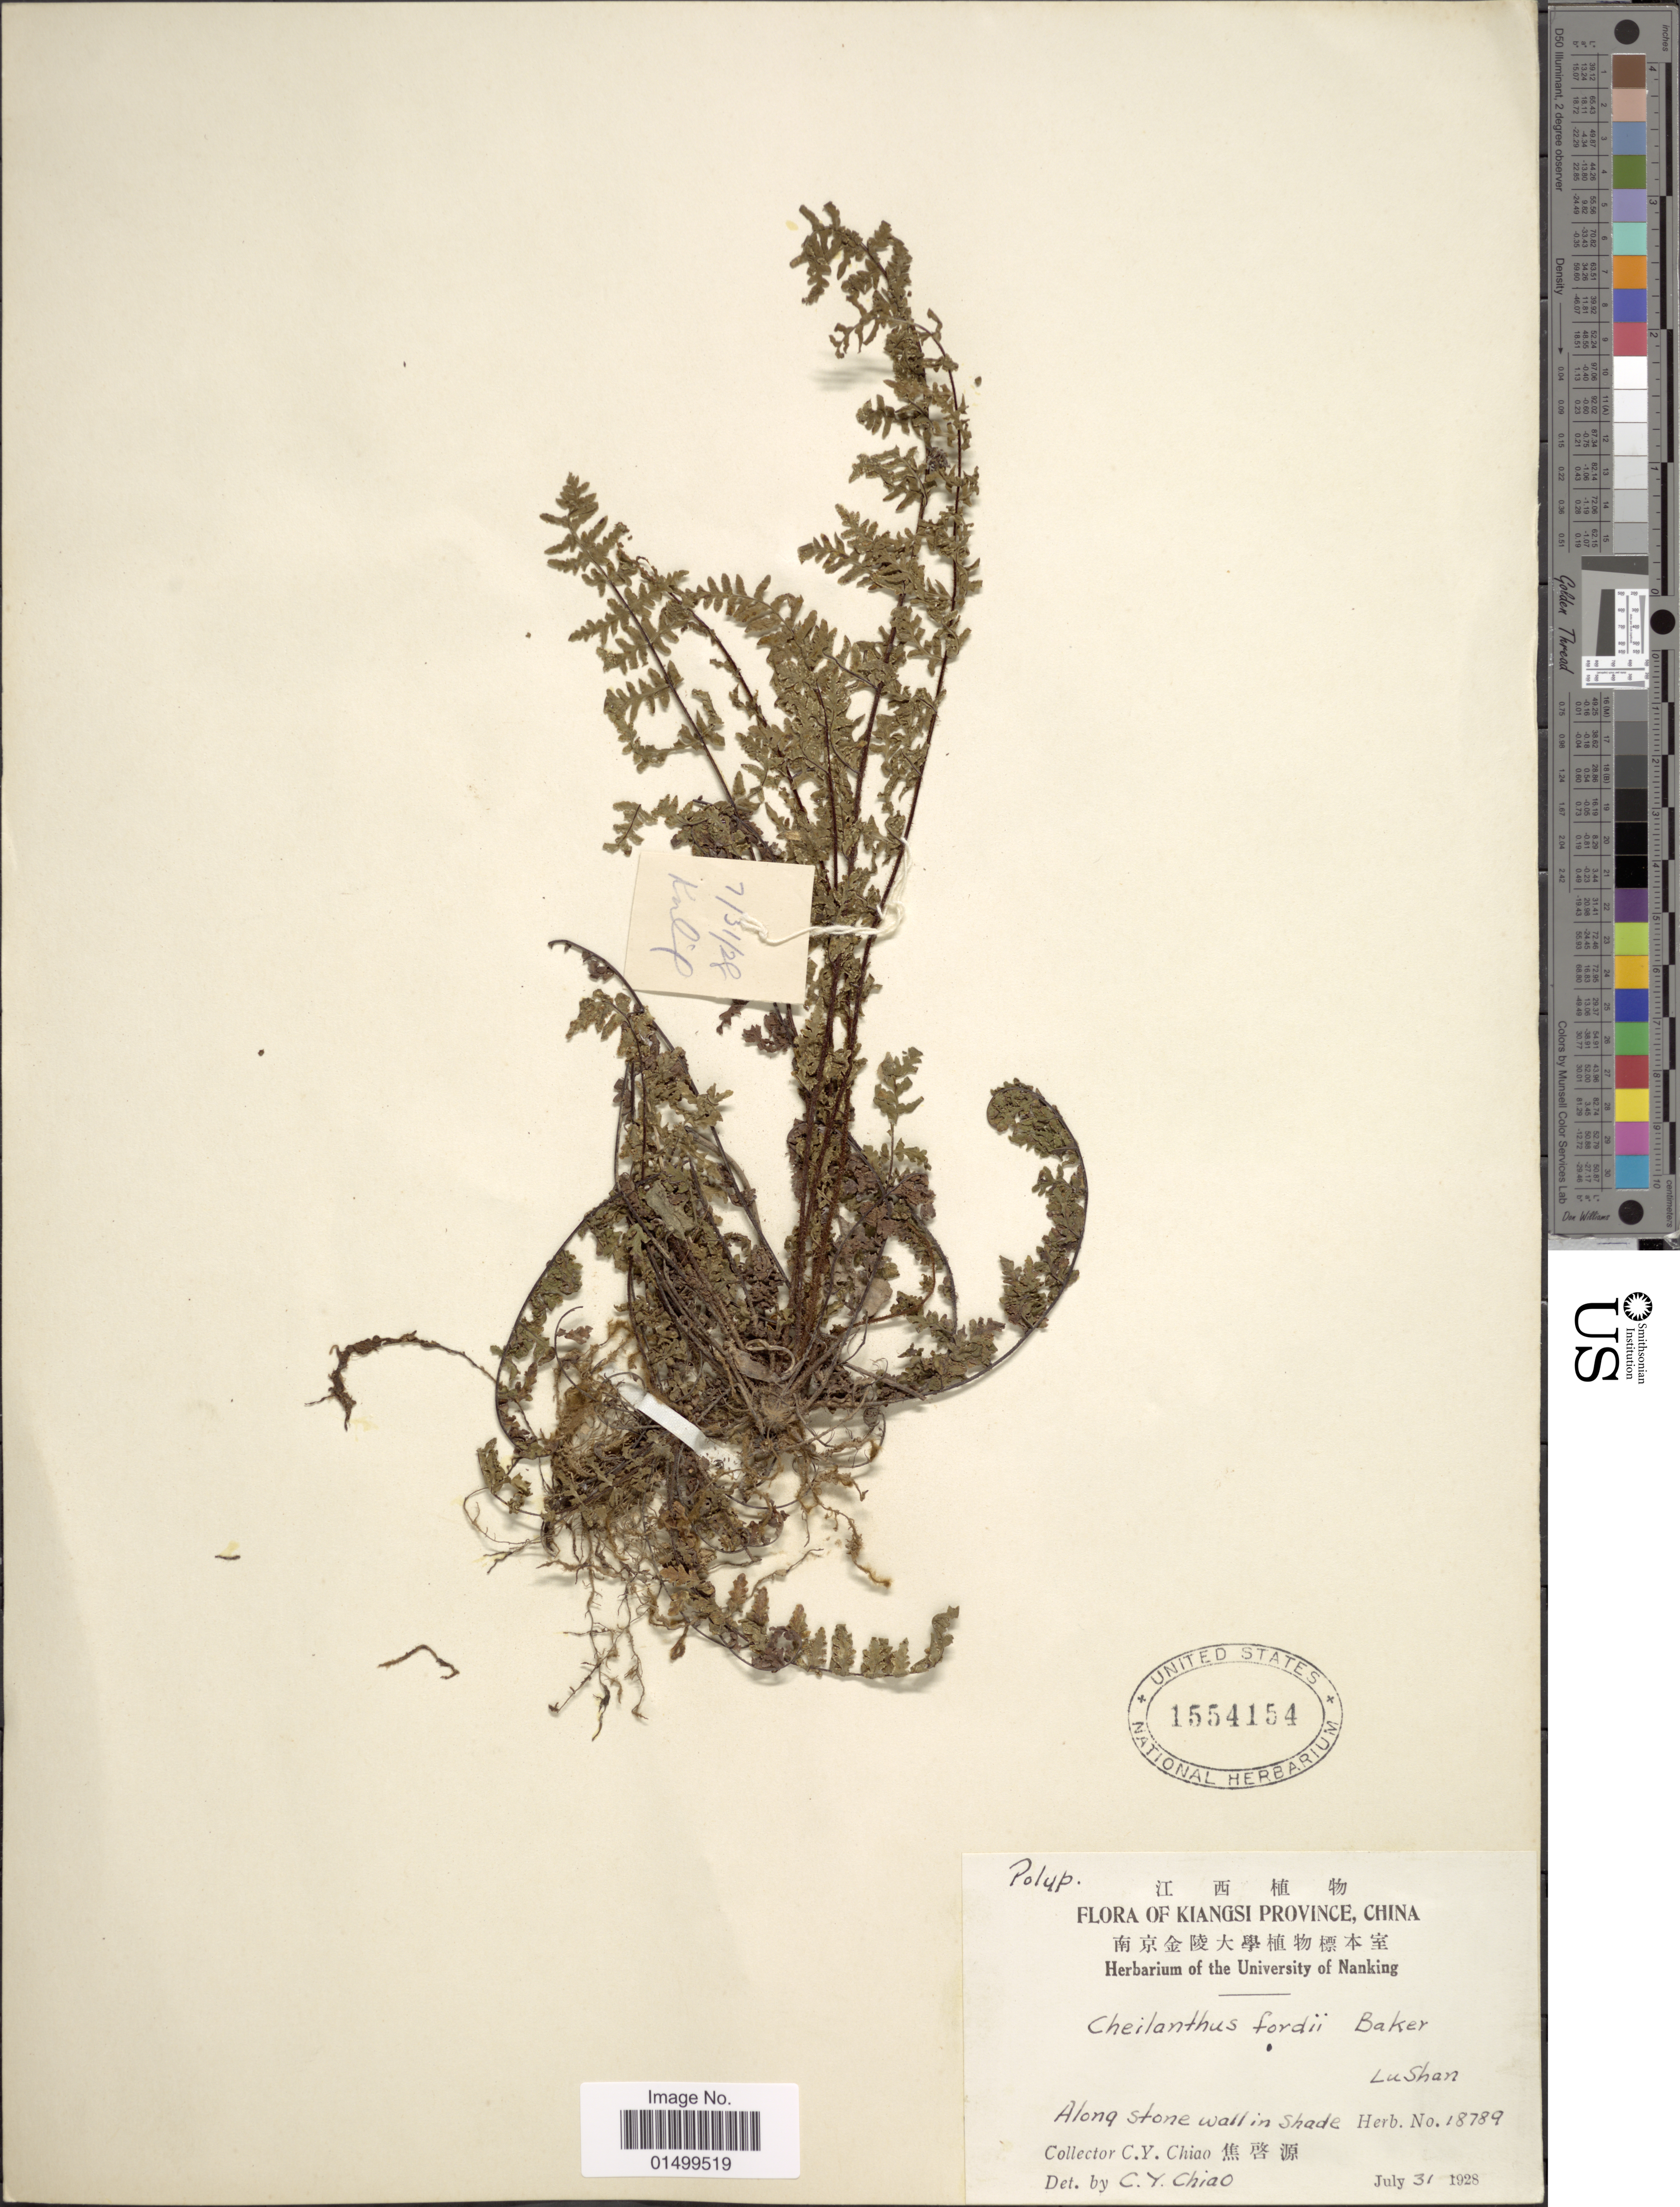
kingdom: Plantae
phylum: Tracheophyta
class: Polypodiopsida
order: Polypodiales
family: Pteridaceae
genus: Cheilanthes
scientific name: Cheilanthes chusana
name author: Hook.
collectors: C. Y. Chiao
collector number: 187889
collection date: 1928-07-31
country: China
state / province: Jiangxi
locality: Kiangsi Province, Lu Shan, Along stone wall in shade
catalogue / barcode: US 1554154